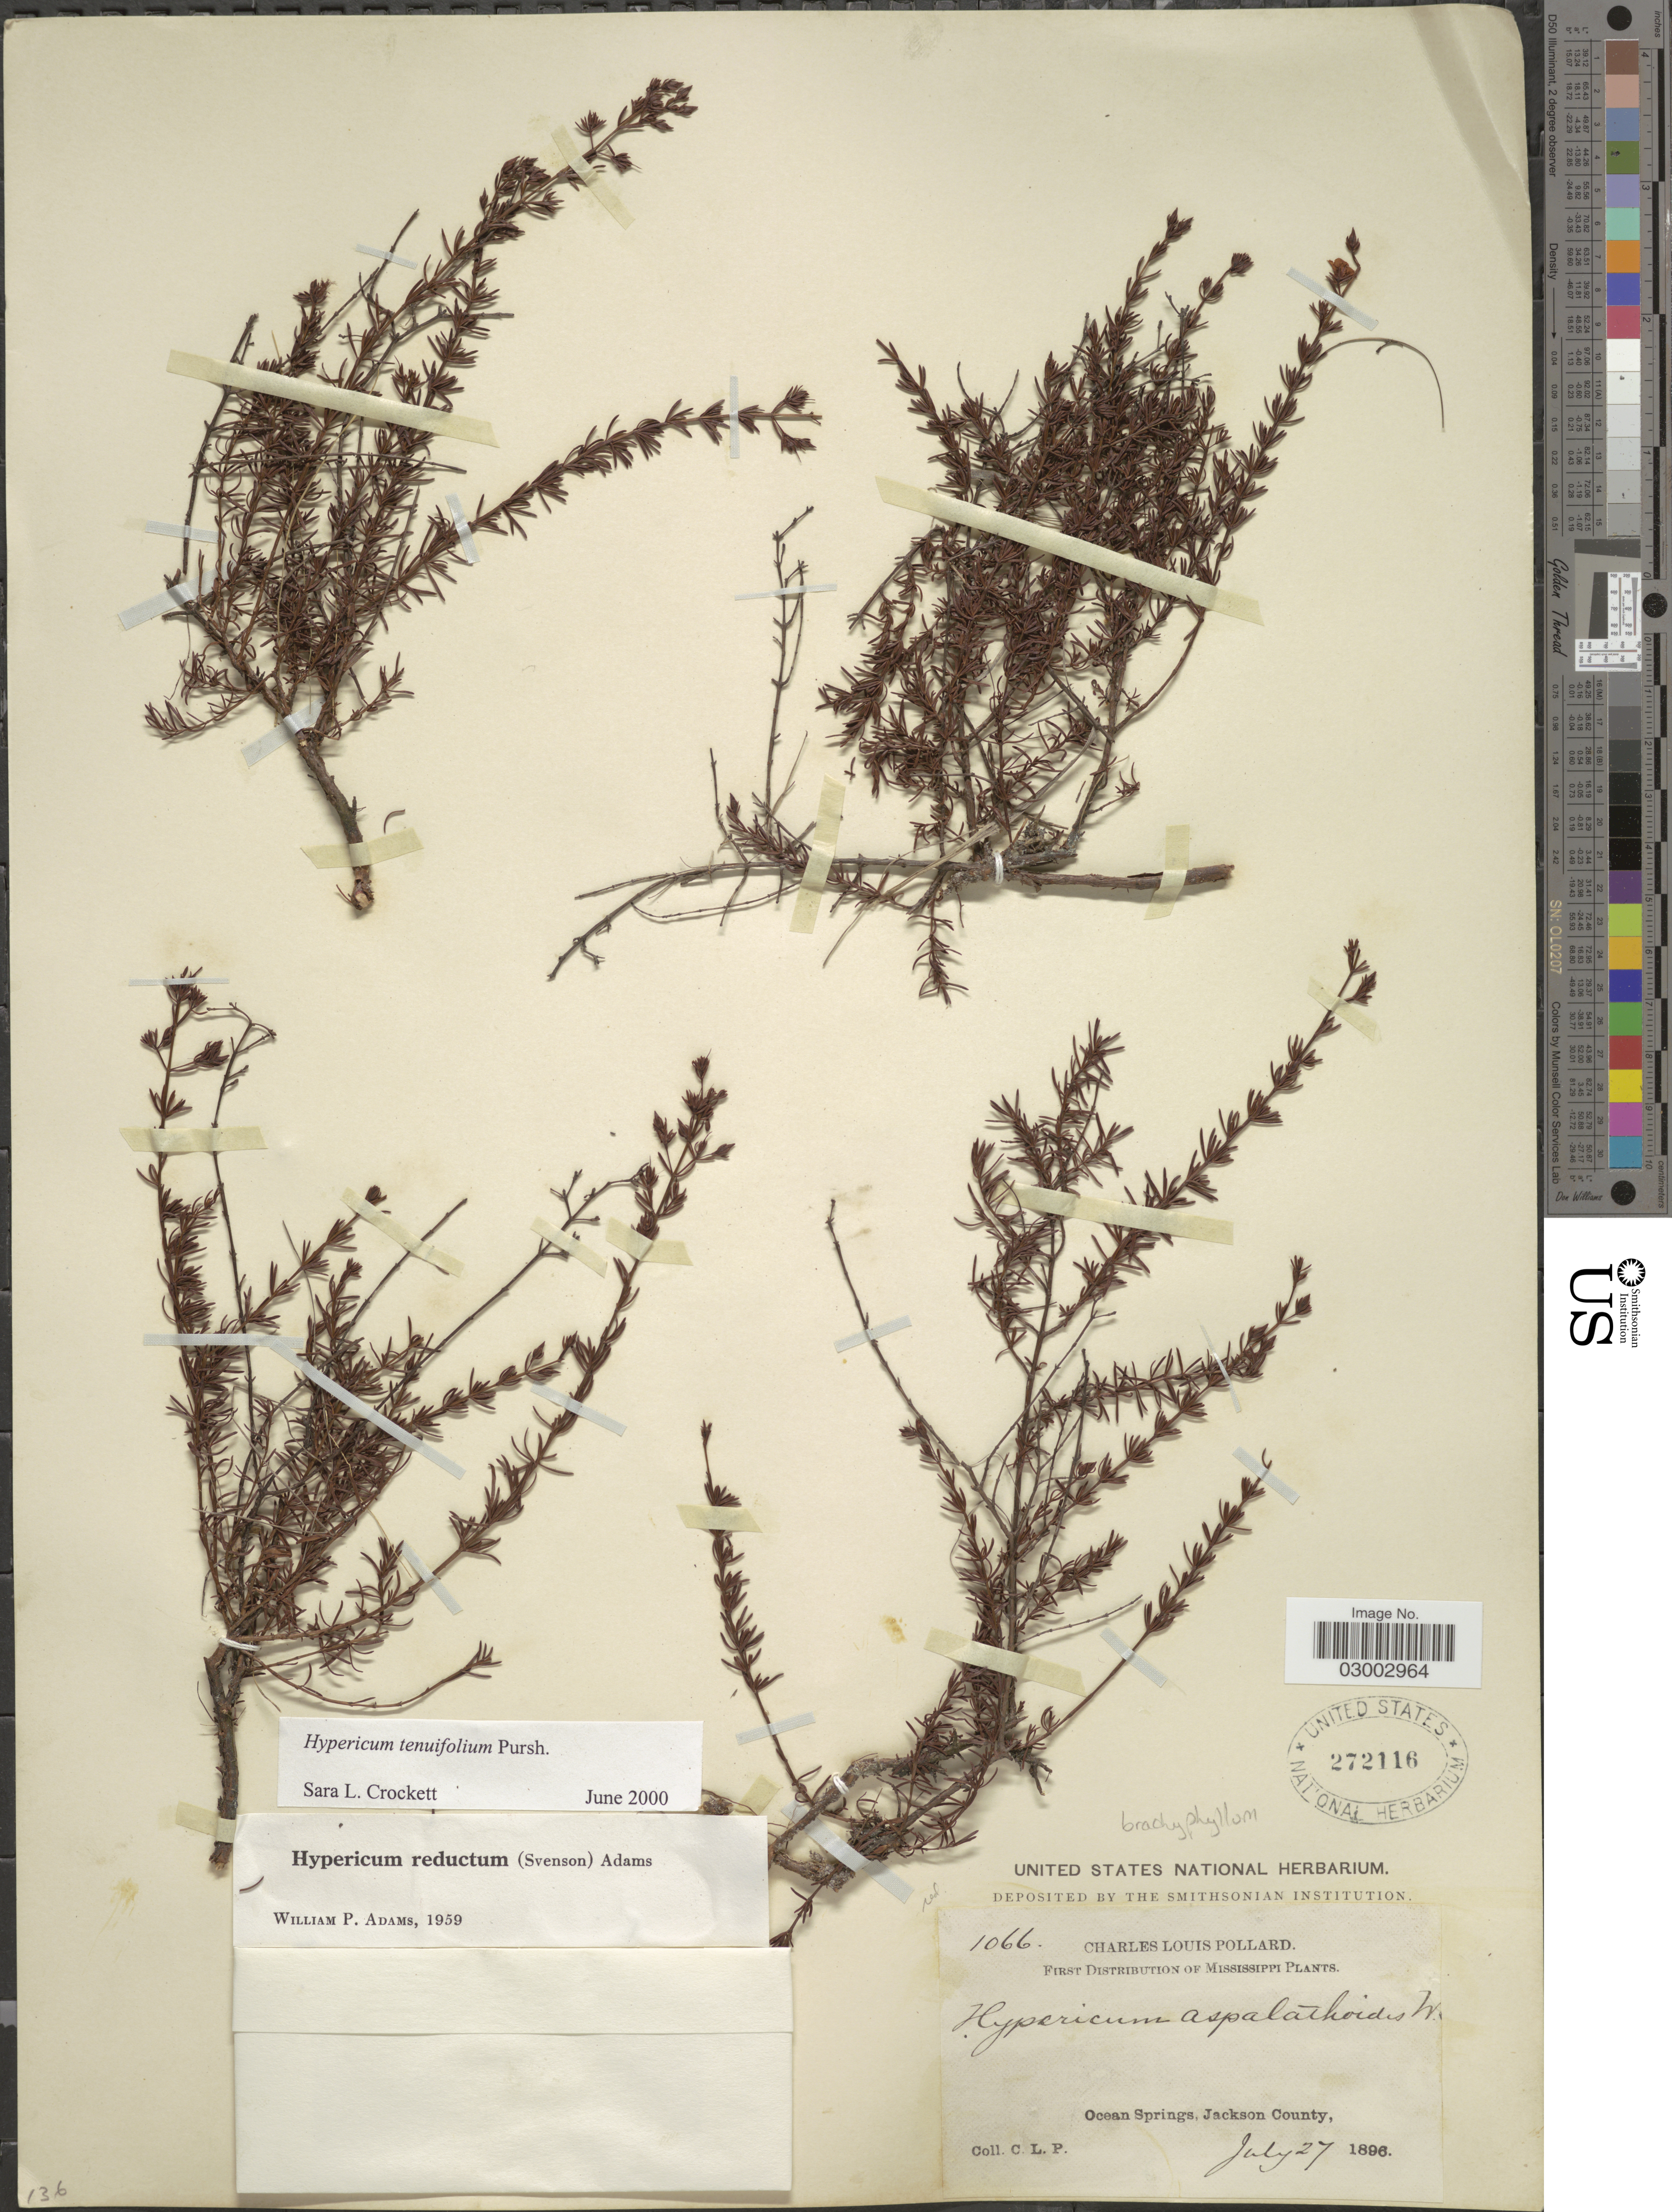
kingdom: Plantae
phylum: Tracheophyta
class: Magnoliopsida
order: Malpighiales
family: Hypericaceae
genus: Hypericum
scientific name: Hypericum tenuifolium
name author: Pursh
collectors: C. L. Pollard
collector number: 1066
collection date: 1896-07-27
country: United States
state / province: Mississippi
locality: Ocean Springs, Jackson County.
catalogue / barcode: US 272116